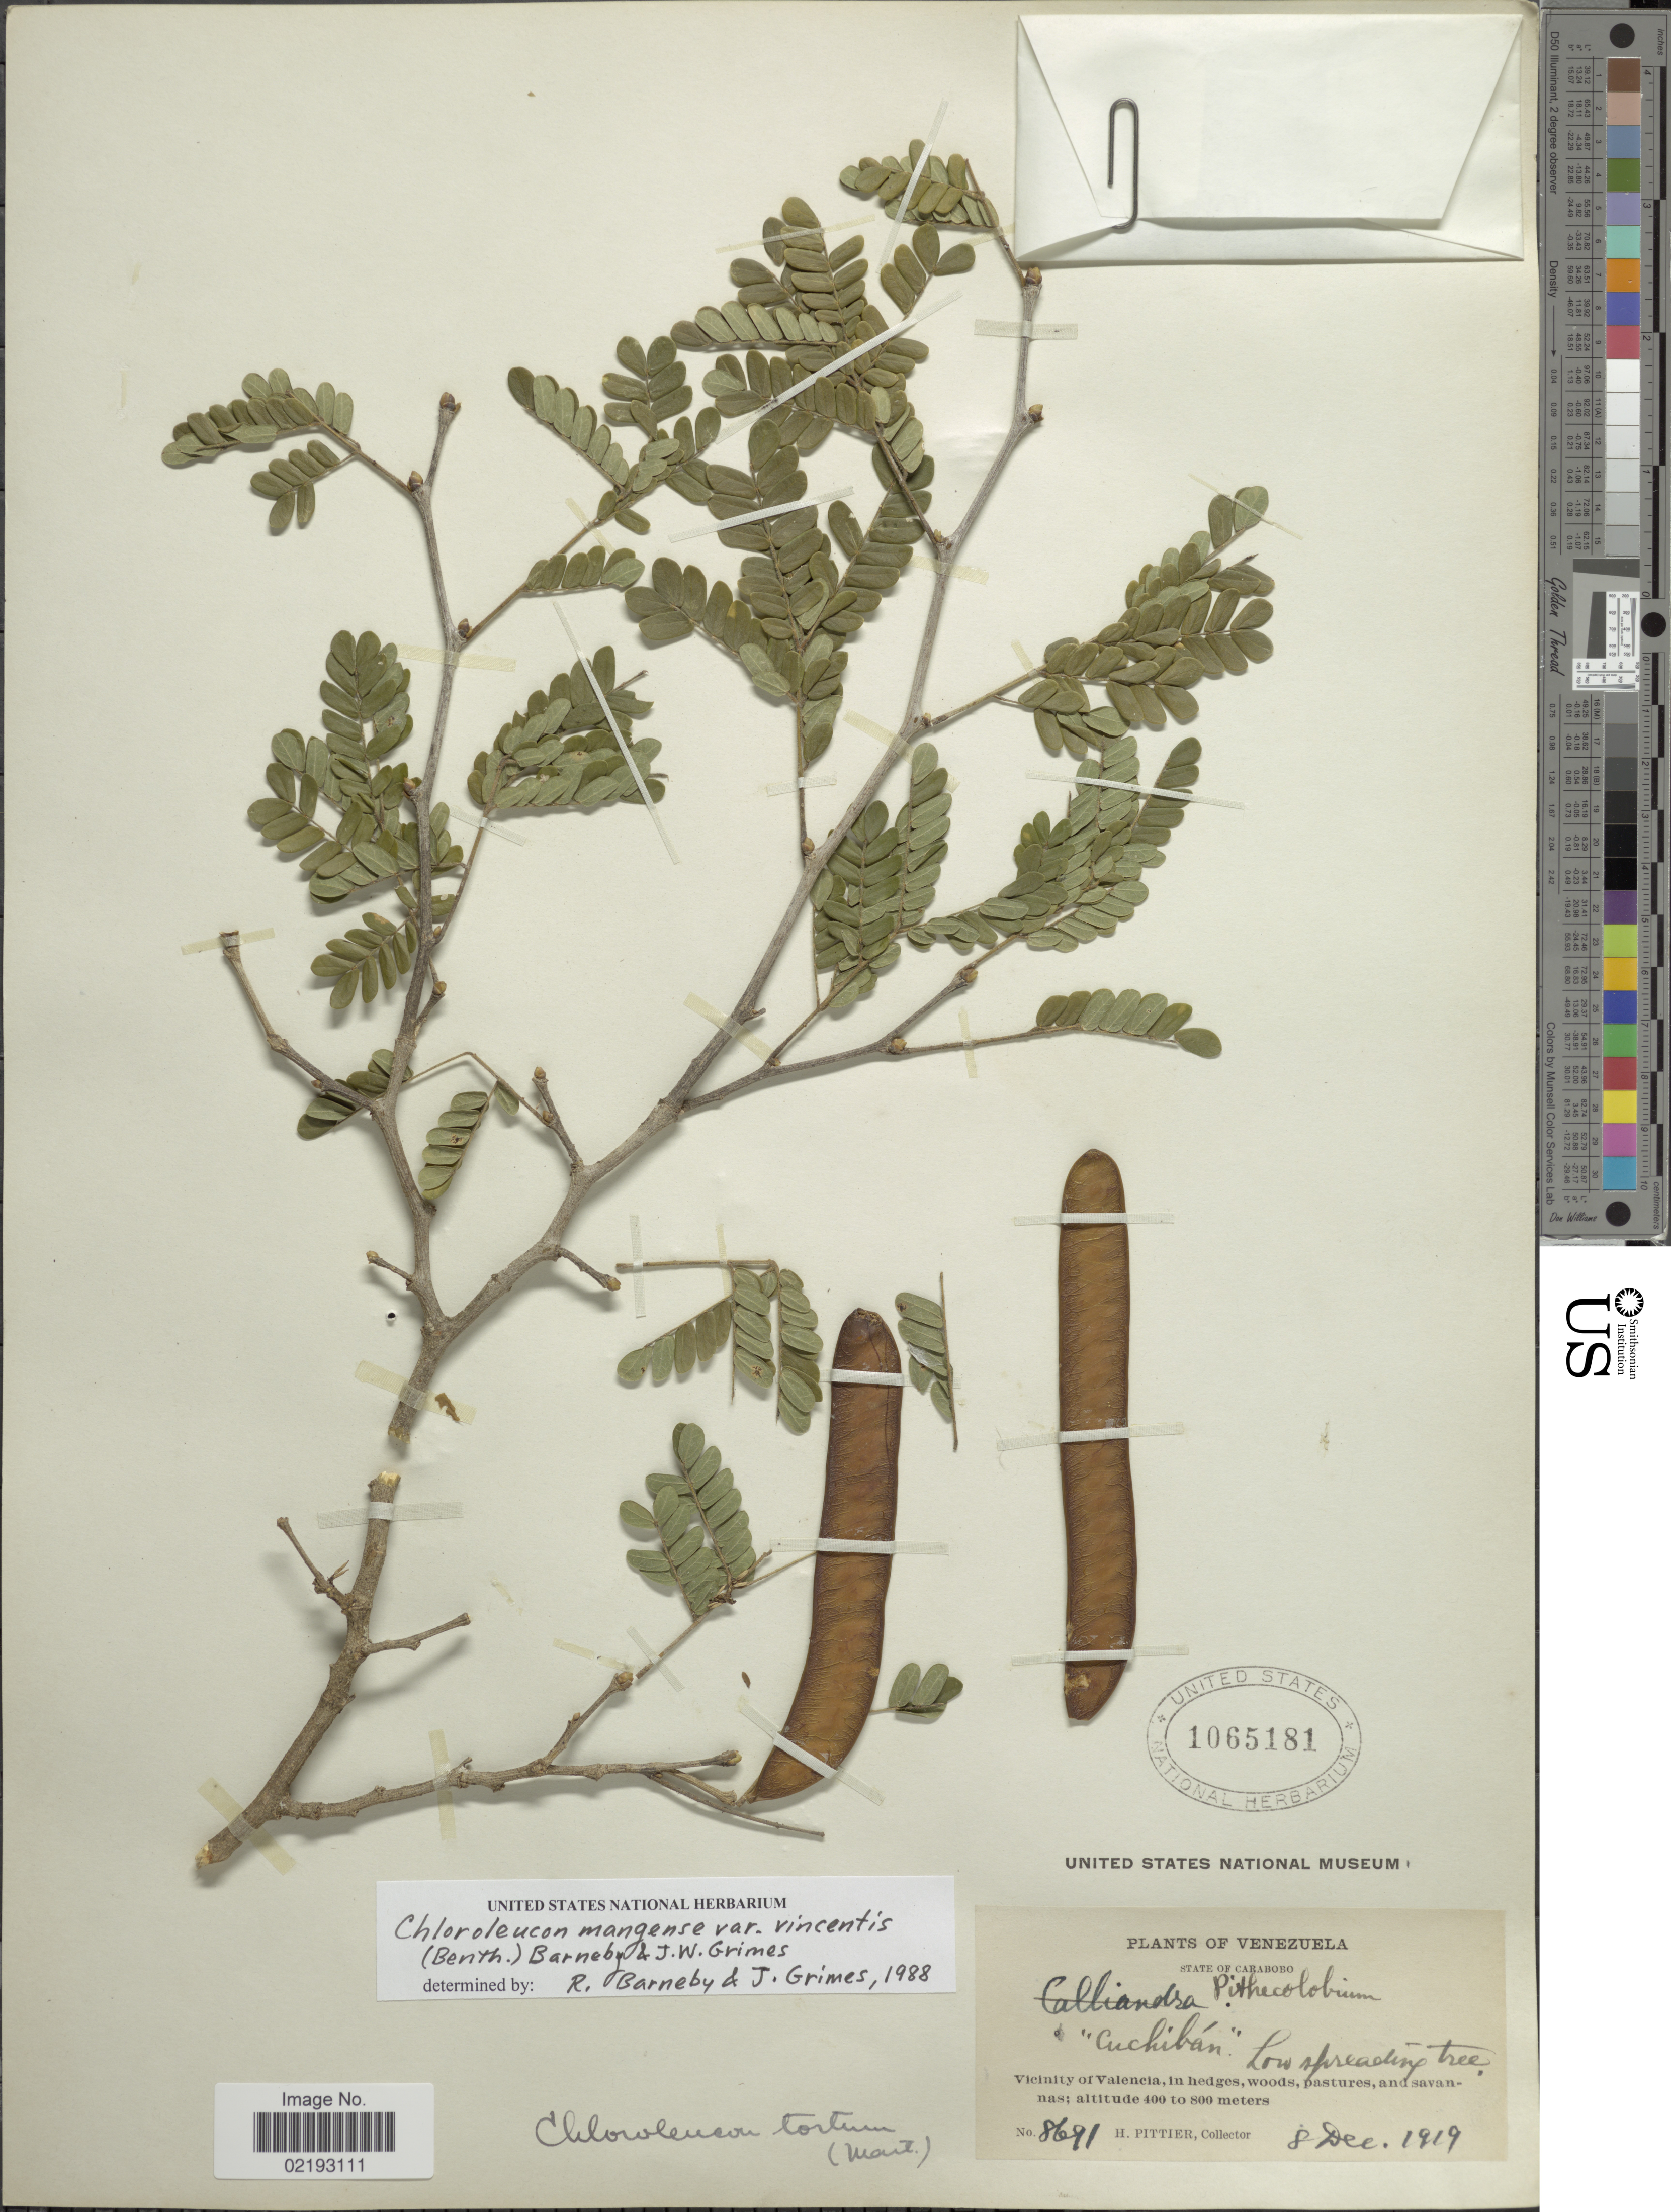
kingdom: Plantae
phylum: Tracheophyta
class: Magnoliopsida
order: Fabales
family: Fabaceae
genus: Chloroleucon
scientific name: Chloroleucon mangense var. vincentis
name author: (Benth.) Barneby & J.W. Grimes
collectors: H. F. Pittier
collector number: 8691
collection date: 1919-12-08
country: Venezuela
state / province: Carabobo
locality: Vicinity of Valencia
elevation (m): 400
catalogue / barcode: US 1065181